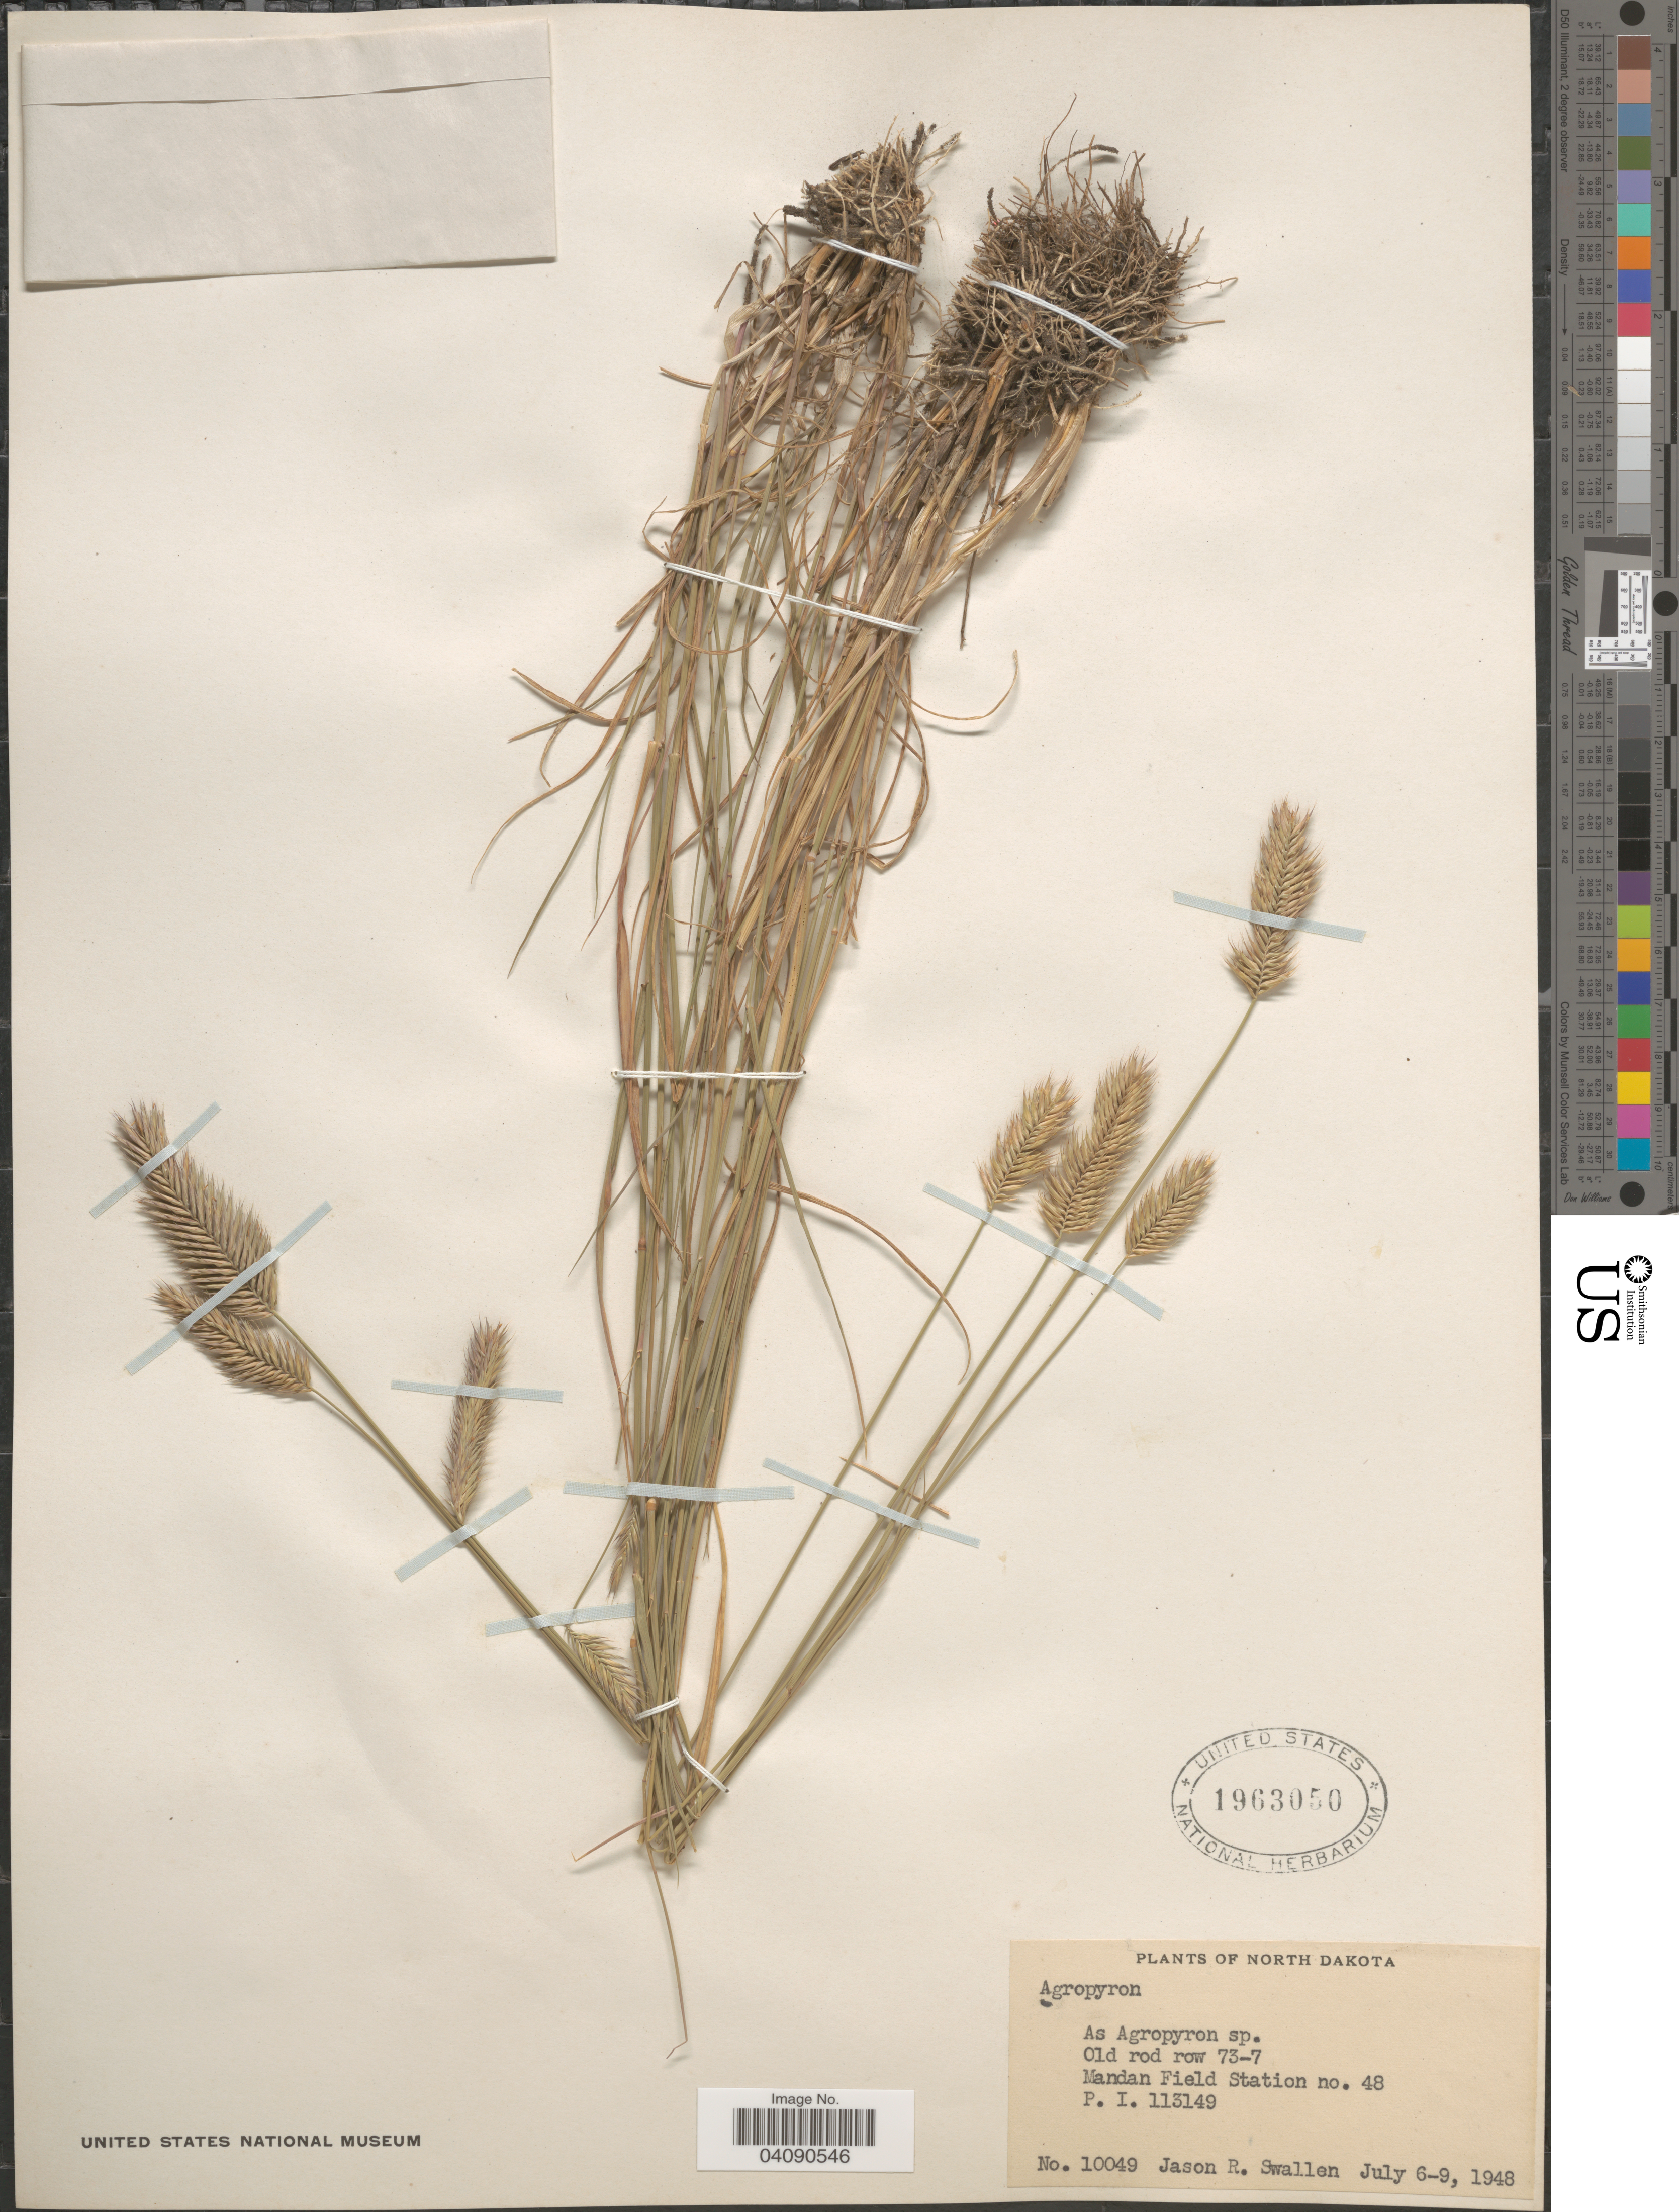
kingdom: Plantae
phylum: Tracheophyta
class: Liliopsida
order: Poales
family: Poaceae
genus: Agropyron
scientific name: Agropyron sp.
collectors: J. R. Swallen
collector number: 10049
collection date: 1948-07-06/1948-07-09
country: United States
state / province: North Dakota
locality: Old rod row 73-7. Mandan Field Station no. 48.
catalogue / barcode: US 1963050